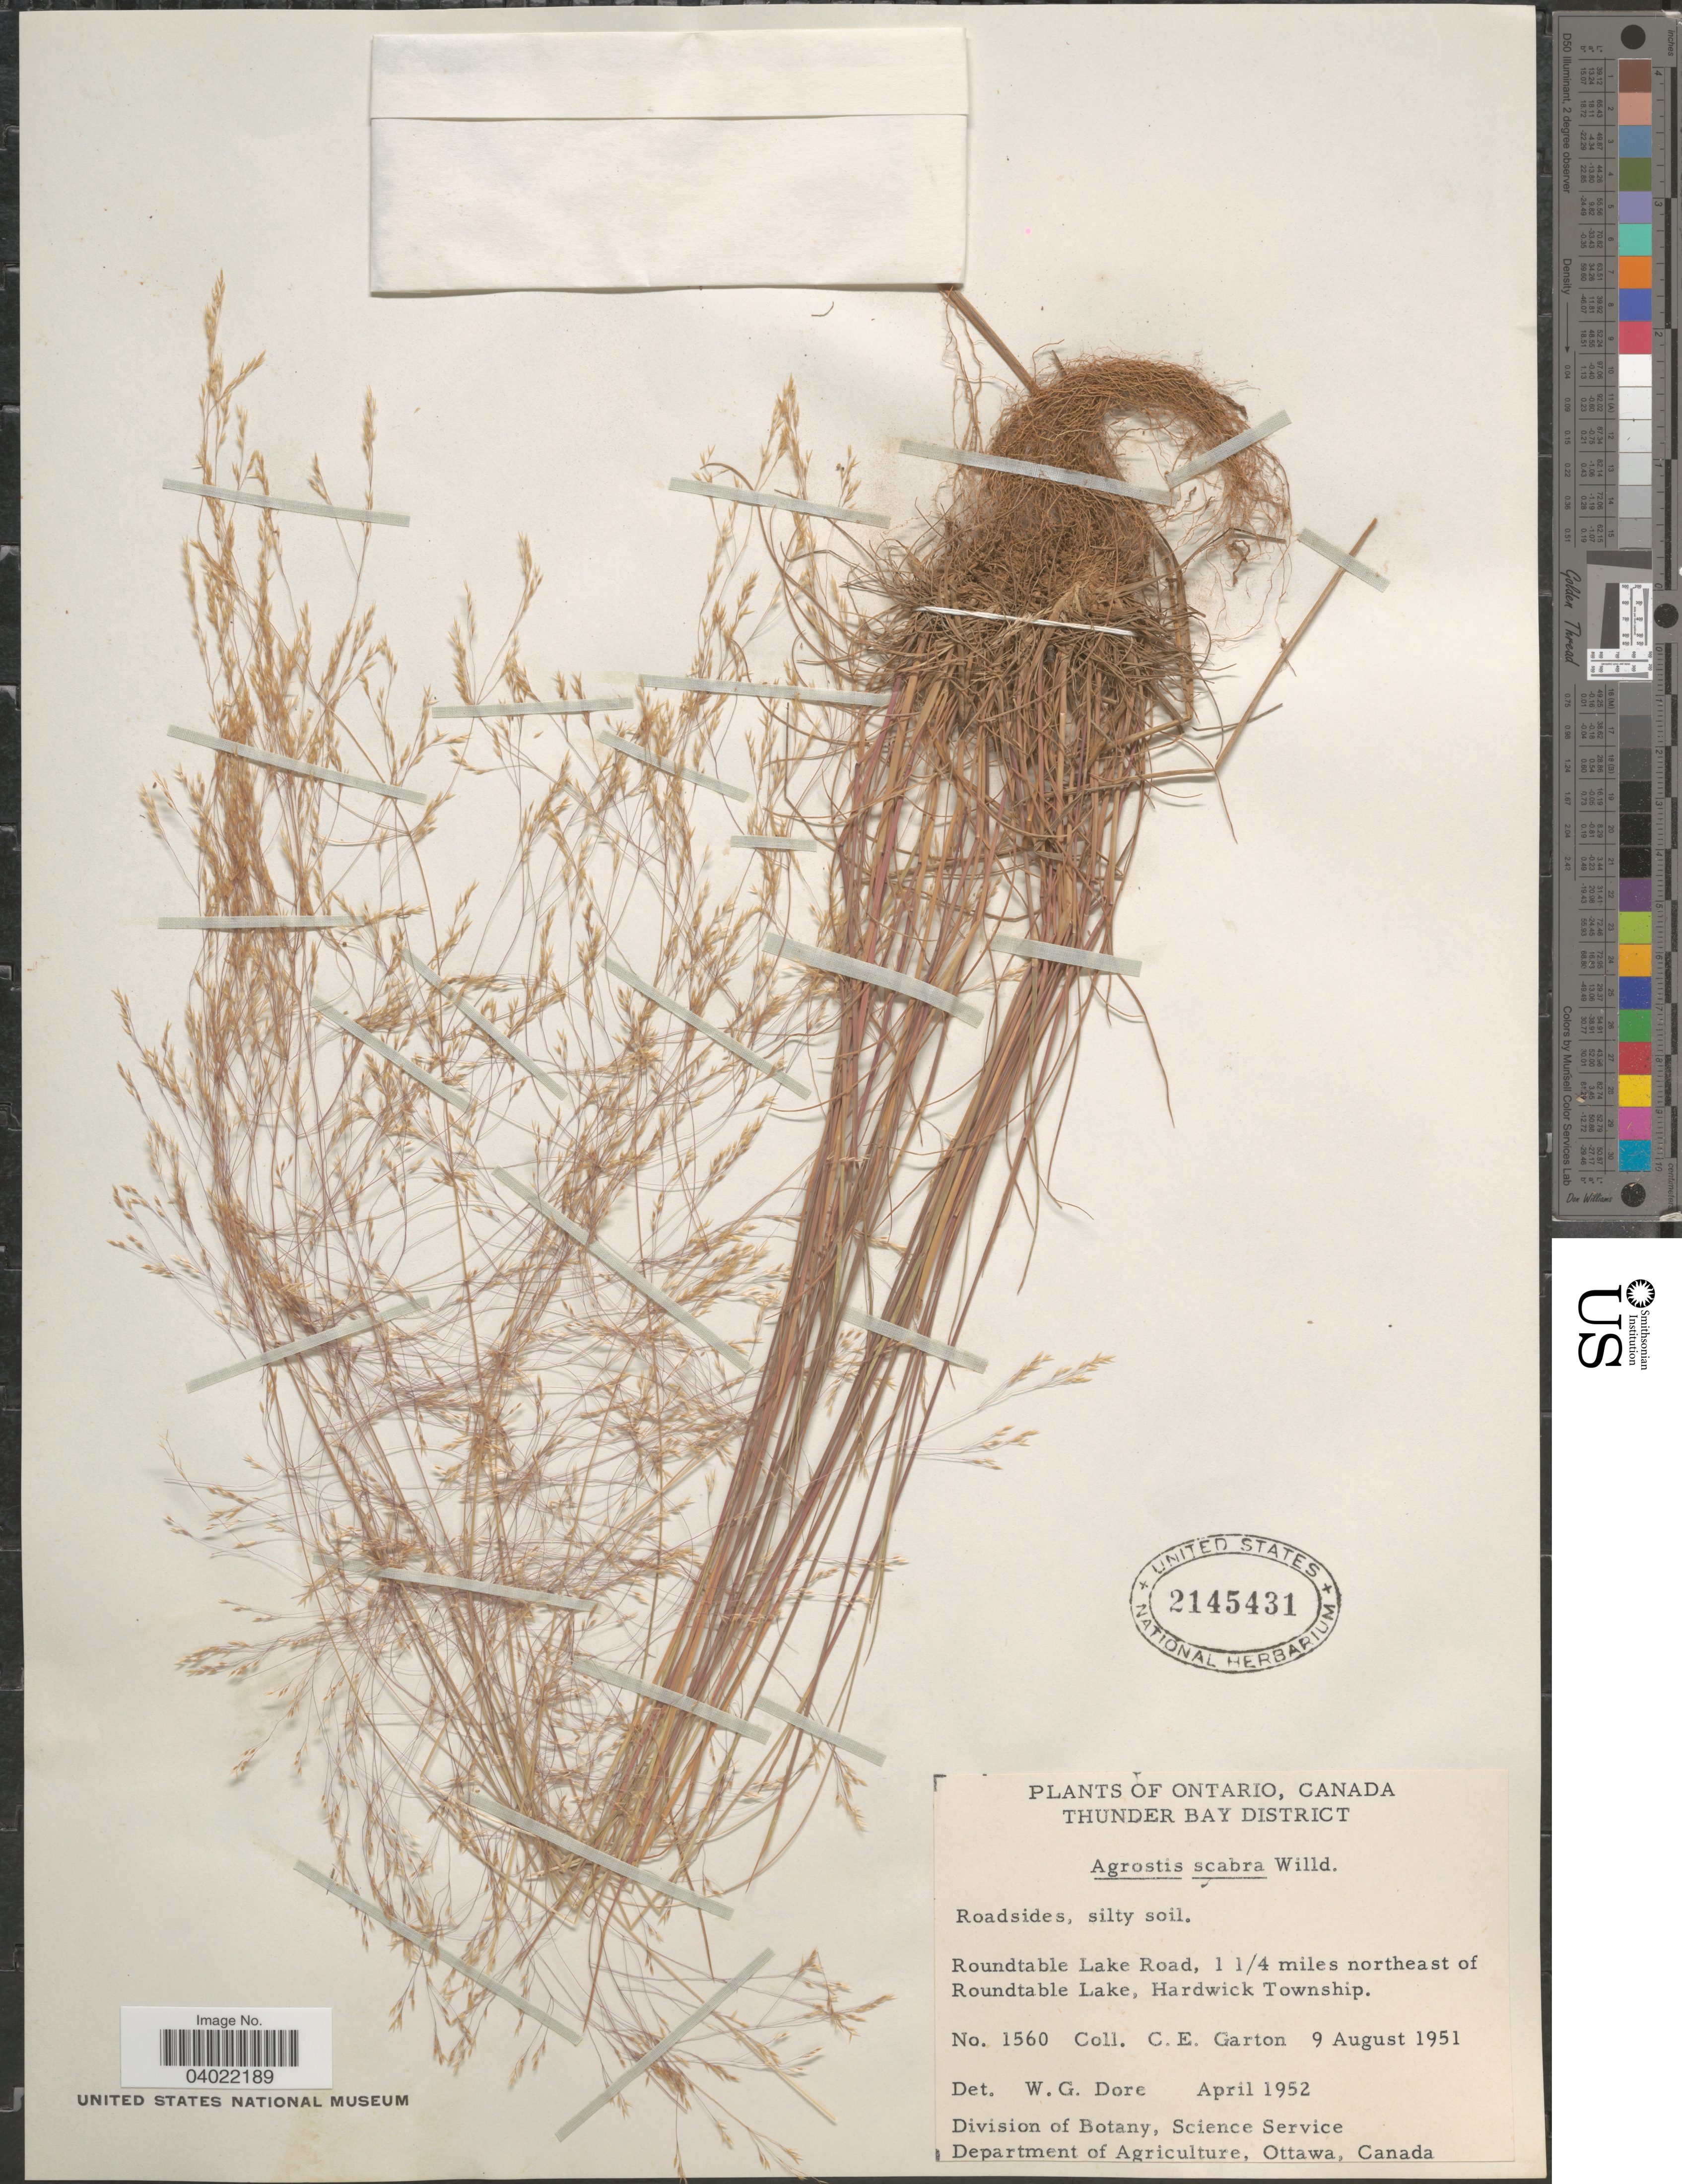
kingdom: Plantae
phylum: Tracheophyta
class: Liliopsida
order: Poales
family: Poaceae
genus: Agrostis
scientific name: Agrostis scabra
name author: Willd.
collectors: C. E. Garton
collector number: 1560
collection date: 1951-08-09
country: Canada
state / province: Ontario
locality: Thunder Bay District. Roundtable Lake Road, 1¼ miles northeast of Roundtable Lake, Hardwick Township.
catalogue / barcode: US 2145431